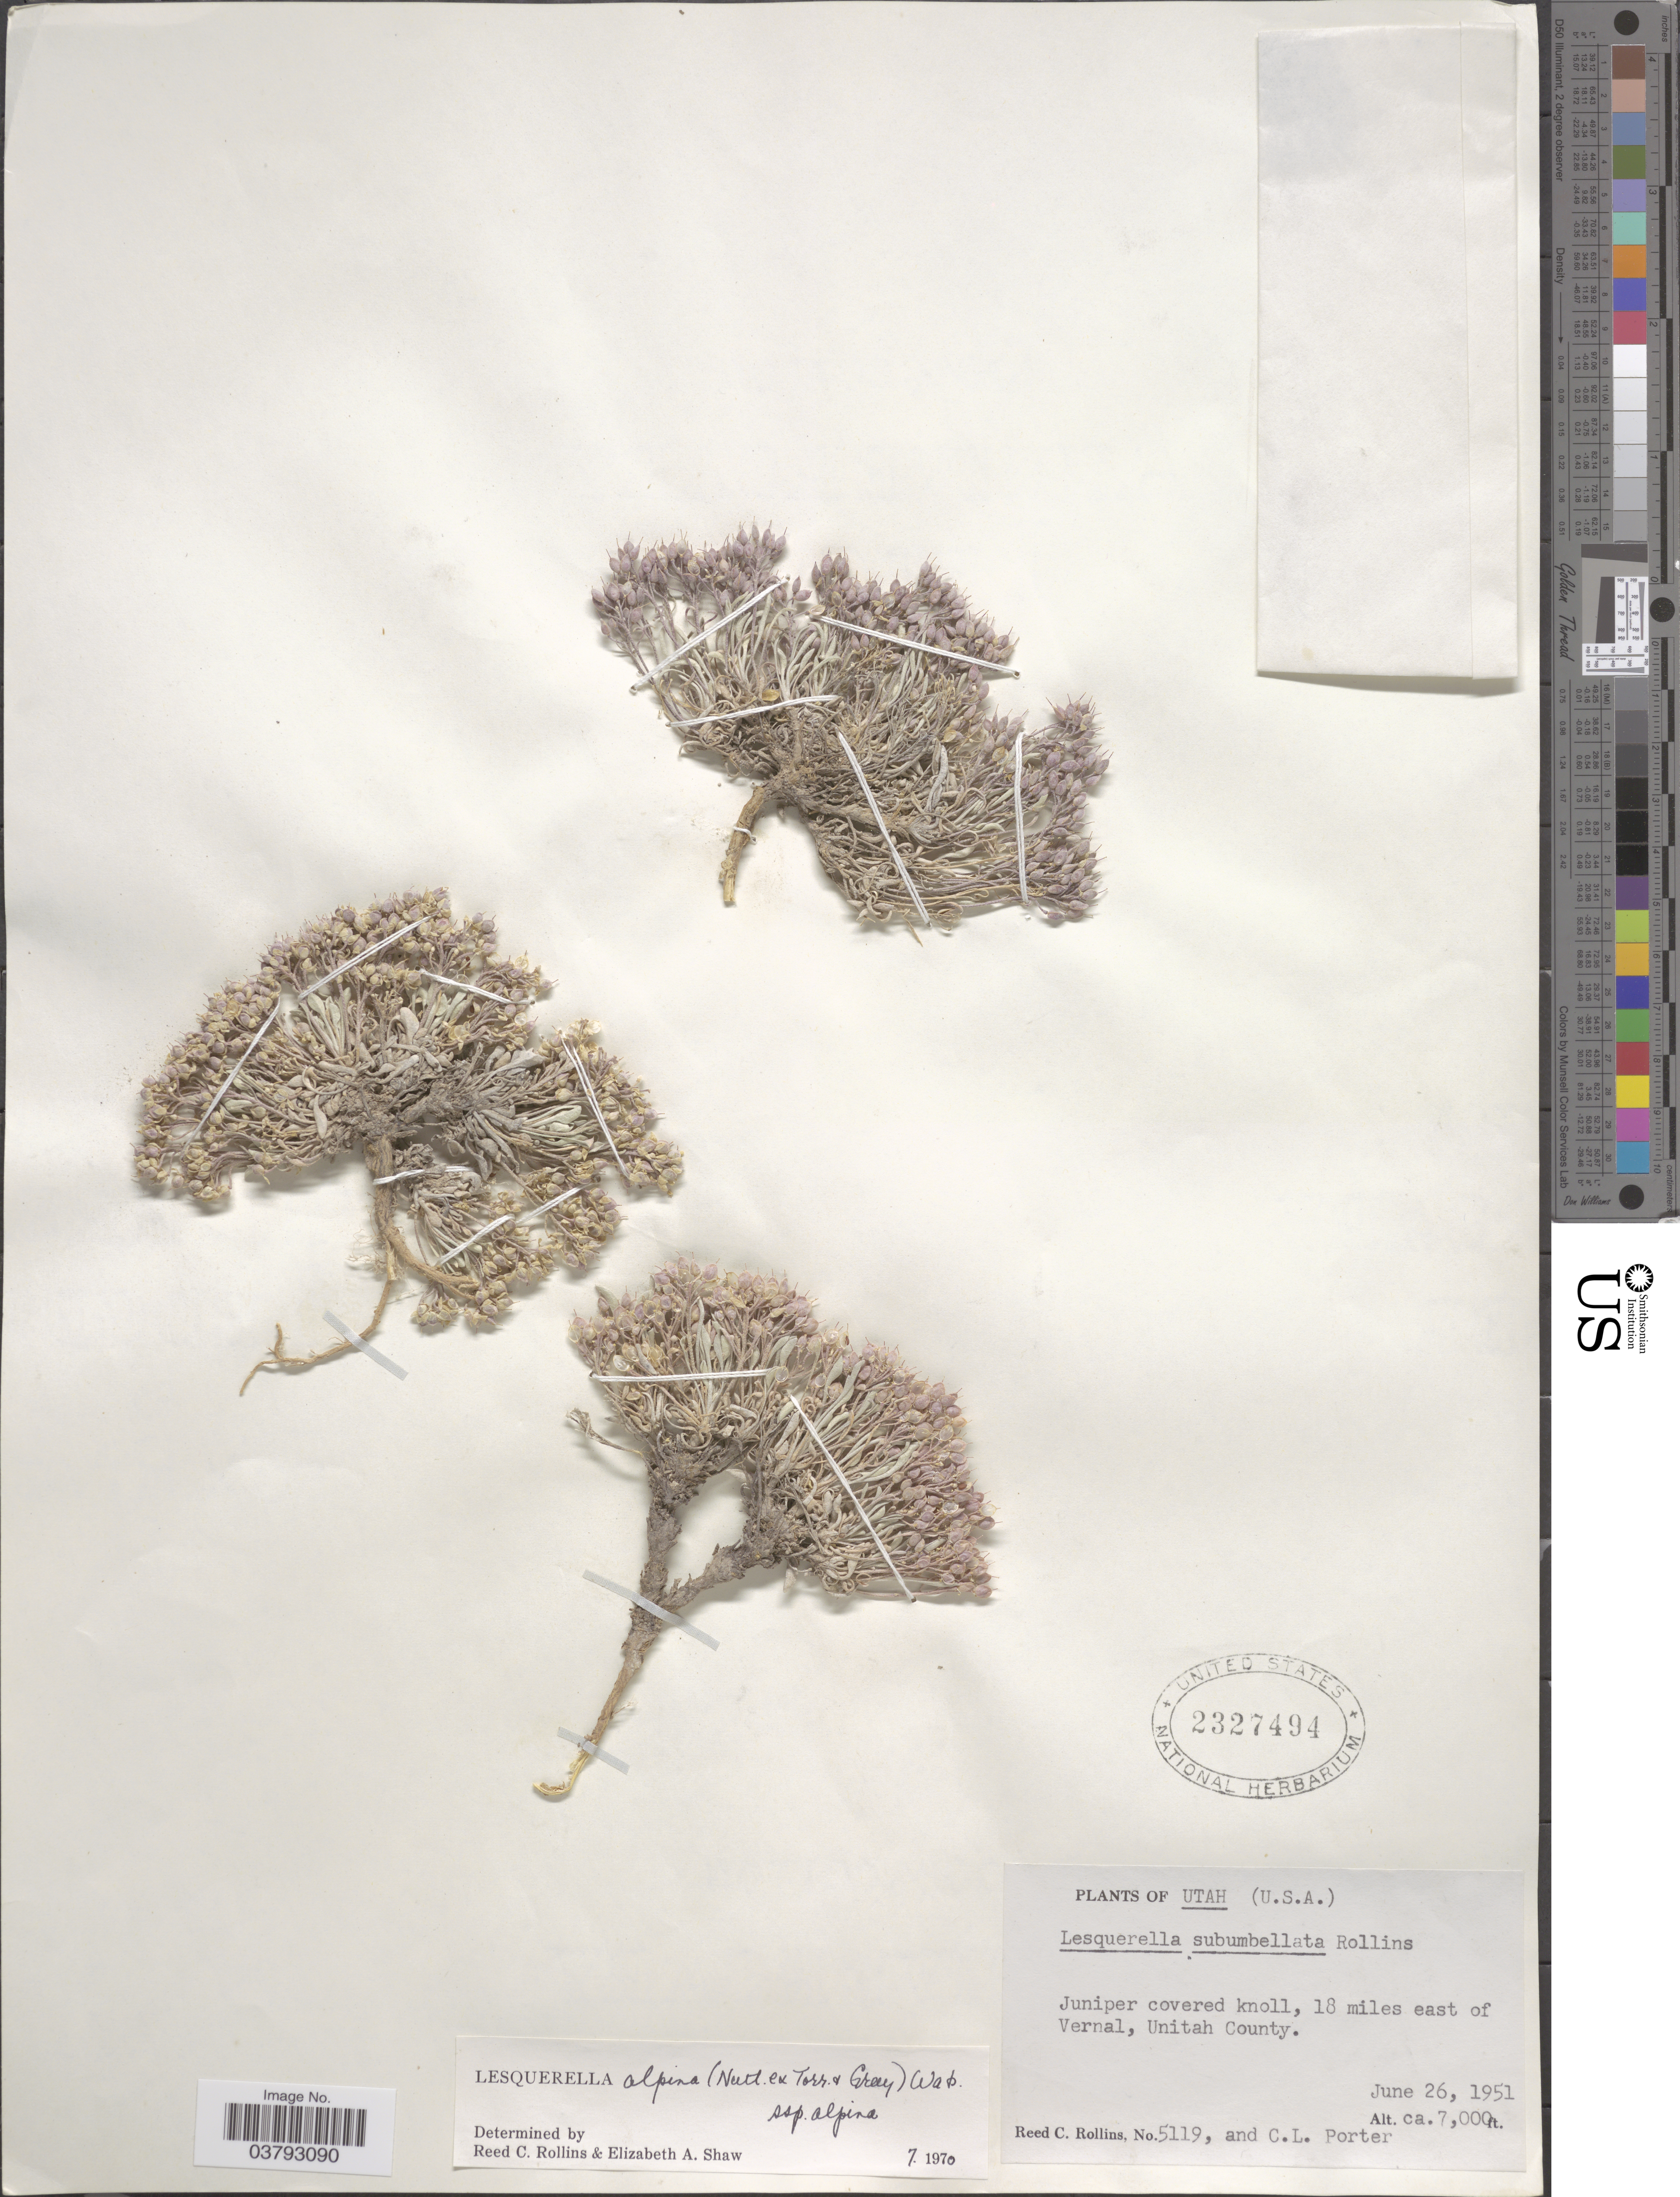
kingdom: Plantae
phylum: Tracheophyta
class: Magnoliopsida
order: Brassicales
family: Brassicaceae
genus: Lesquerella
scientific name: Lesquerella alpina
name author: (Nutt.) S. Watson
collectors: R. C. Rollins & C. L. Porter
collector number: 5119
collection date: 1951-06-26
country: United States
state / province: Utah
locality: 18 miles east of Vernal, Uintah County.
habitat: juniper covered knoll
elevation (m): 2134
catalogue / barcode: US 2327494